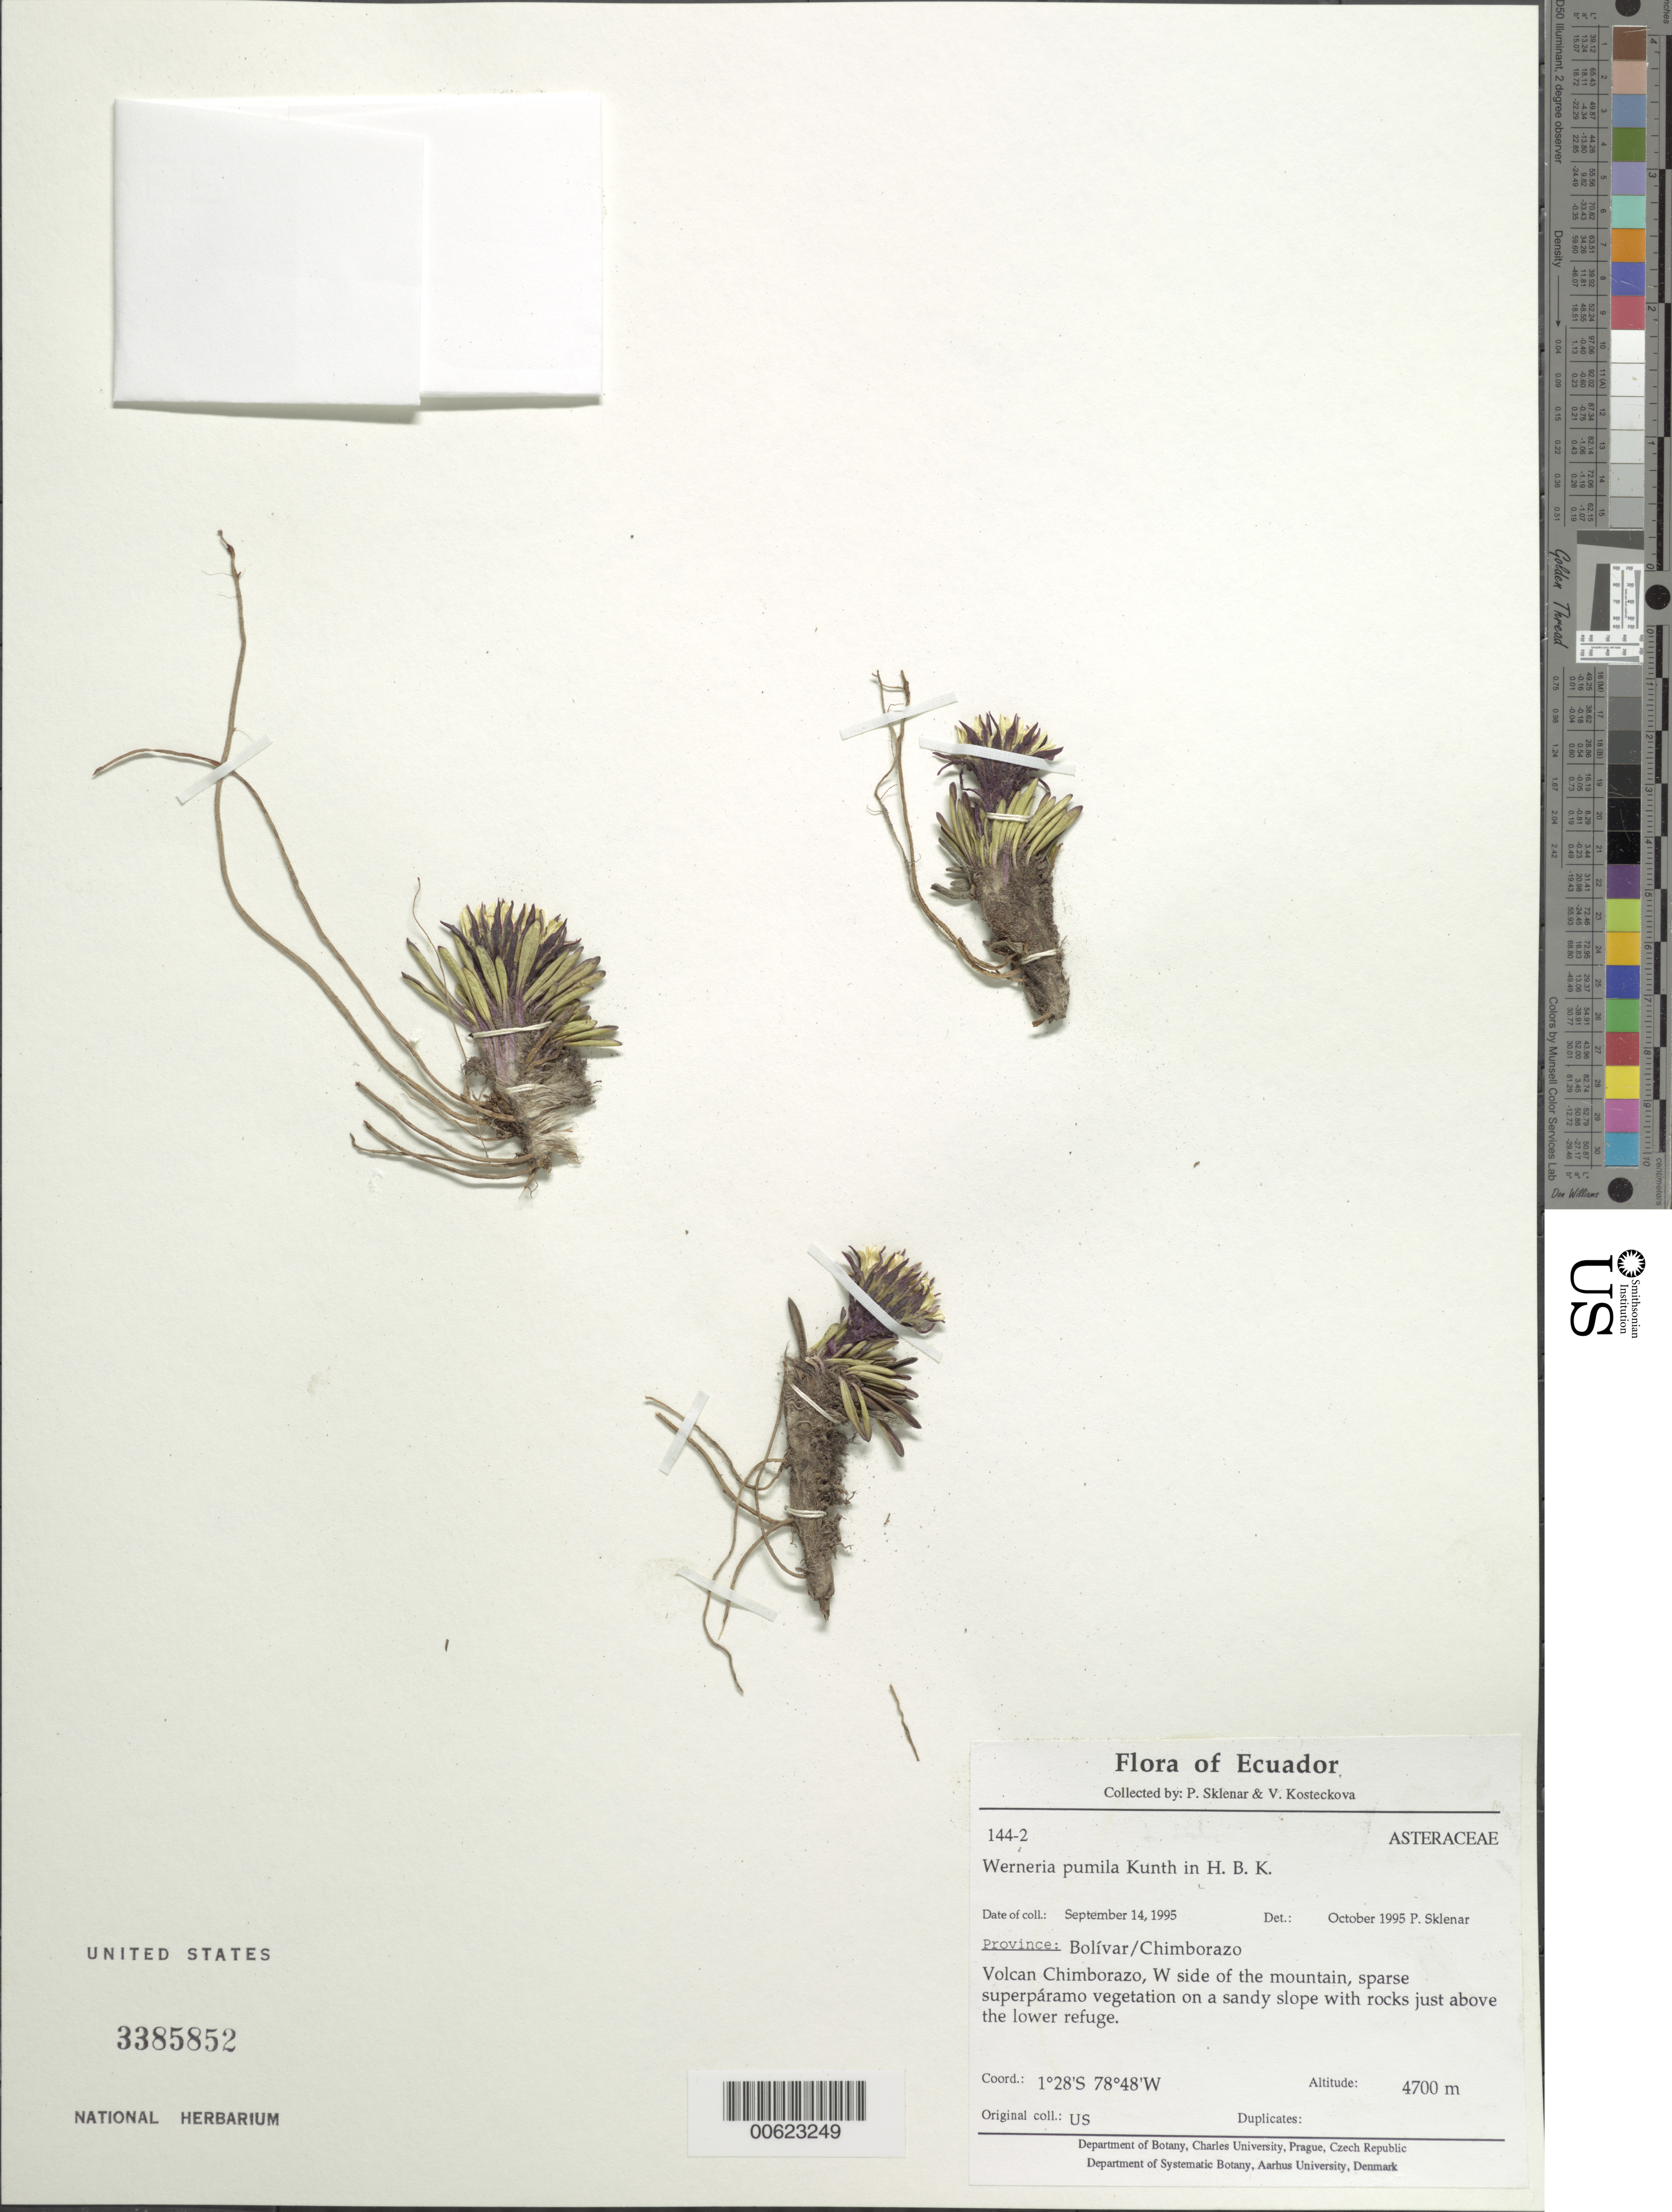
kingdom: Plantae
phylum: Tracheophyta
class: Magnoliopsida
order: Asterales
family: Asteraceae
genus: Werneria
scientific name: Werneria pumila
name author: Kunth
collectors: P. Sklenár & V. Kosteckova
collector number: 144-2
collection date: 1995-09-14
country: Ecuador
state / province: Bolivar / Chimborazo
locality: Volcan Chimborazo, W side of the mountain,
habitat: Sparse superparamo vegetation on a sandy slope with rocks just above the lower refuge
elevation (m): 4700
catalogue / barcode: US 3385852